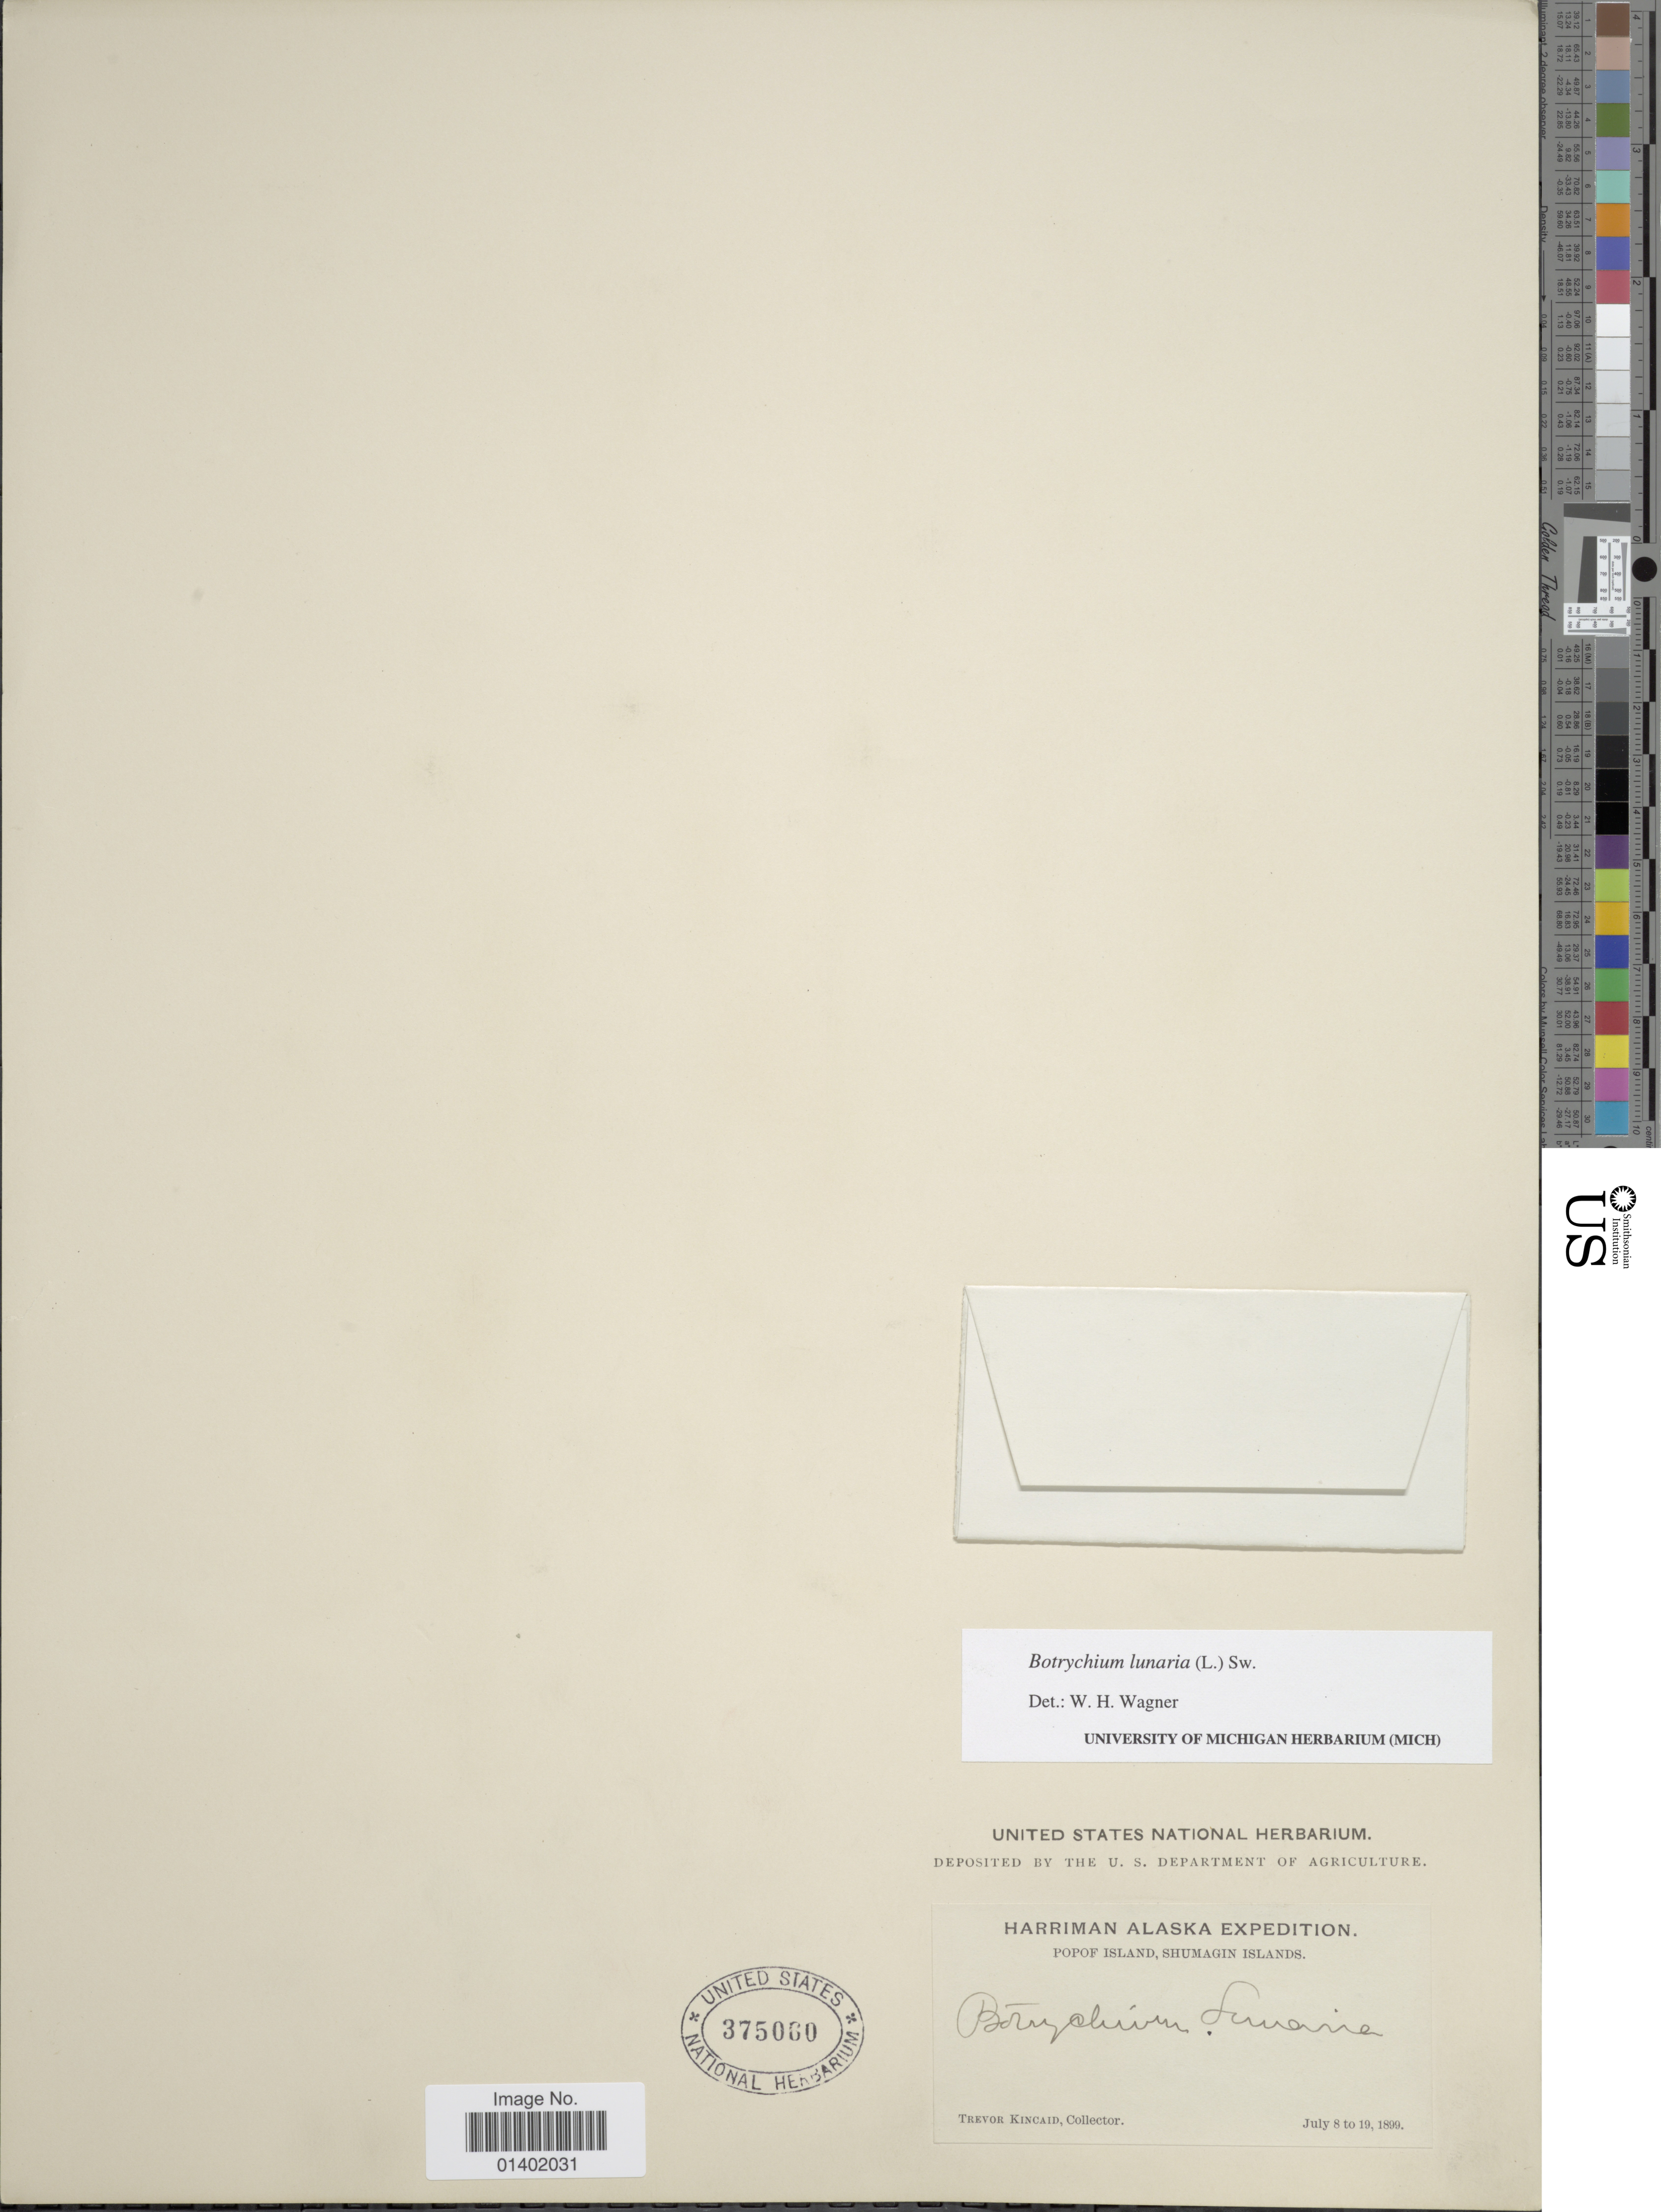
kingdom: Plantae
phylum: Tracheophyta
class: Polypodiopsida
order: Ophioglossales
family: Ophioglossaceae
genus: Botrychium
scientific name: Botrychium lunaria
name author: (L.) Sw.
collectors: T. C. Kincaid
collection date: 1899-07-08/1899-07-19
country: United States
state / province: Alaska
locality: Popof Island, Shumagin Island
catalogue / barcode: US 375060